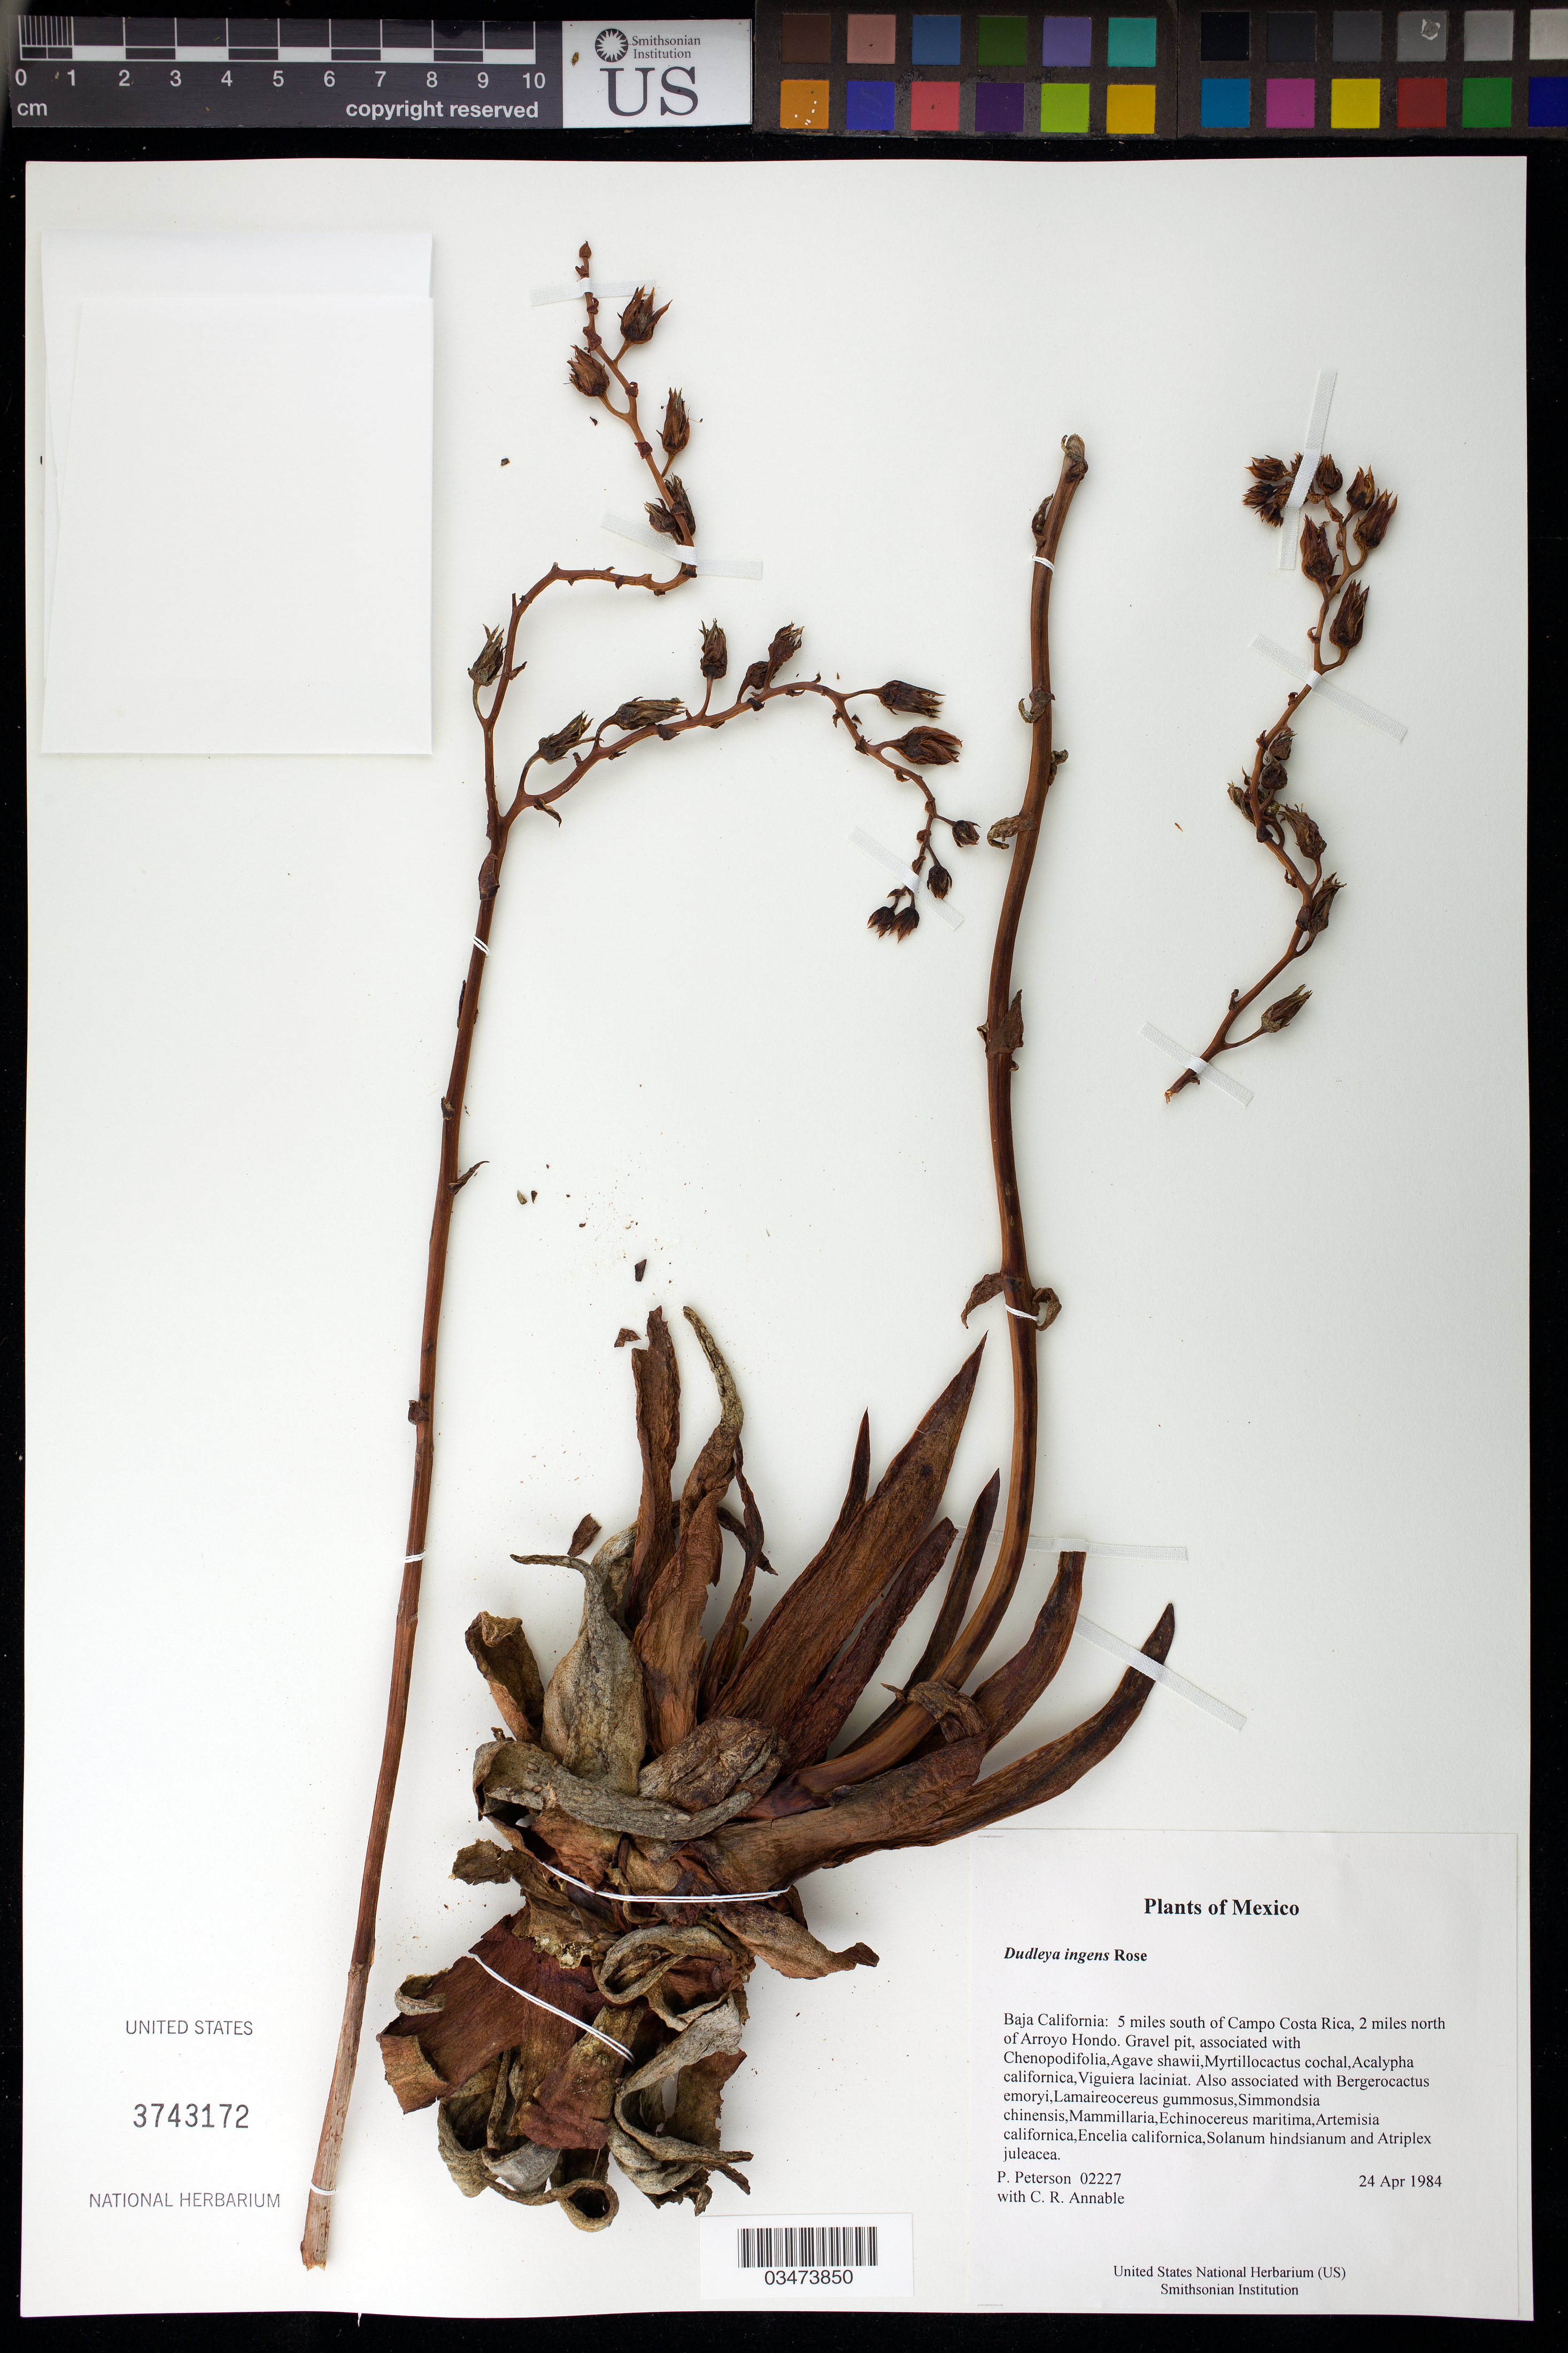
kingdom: Plantae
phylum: Tracheophyta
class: Magnoliopsida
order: Saxifragales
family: Crassulaceae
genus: Dudleya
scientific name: Dudleya ingens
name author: Rose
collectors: P. M. Peterson & C. R. Annable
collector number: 02227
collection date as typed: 24 Apr 1984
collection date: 1984-04-24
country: Mexico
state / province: Baja California Norte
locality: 5 miles south of Campo Costa Rica, 2 miles north of Arroyo Hondo.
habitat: Gravel pit, associated with Chenopodifolia,Agave shawii,Myrtillocactus cochal,Acalypha californica,Viguiera laciniat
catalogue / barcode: US 3743172